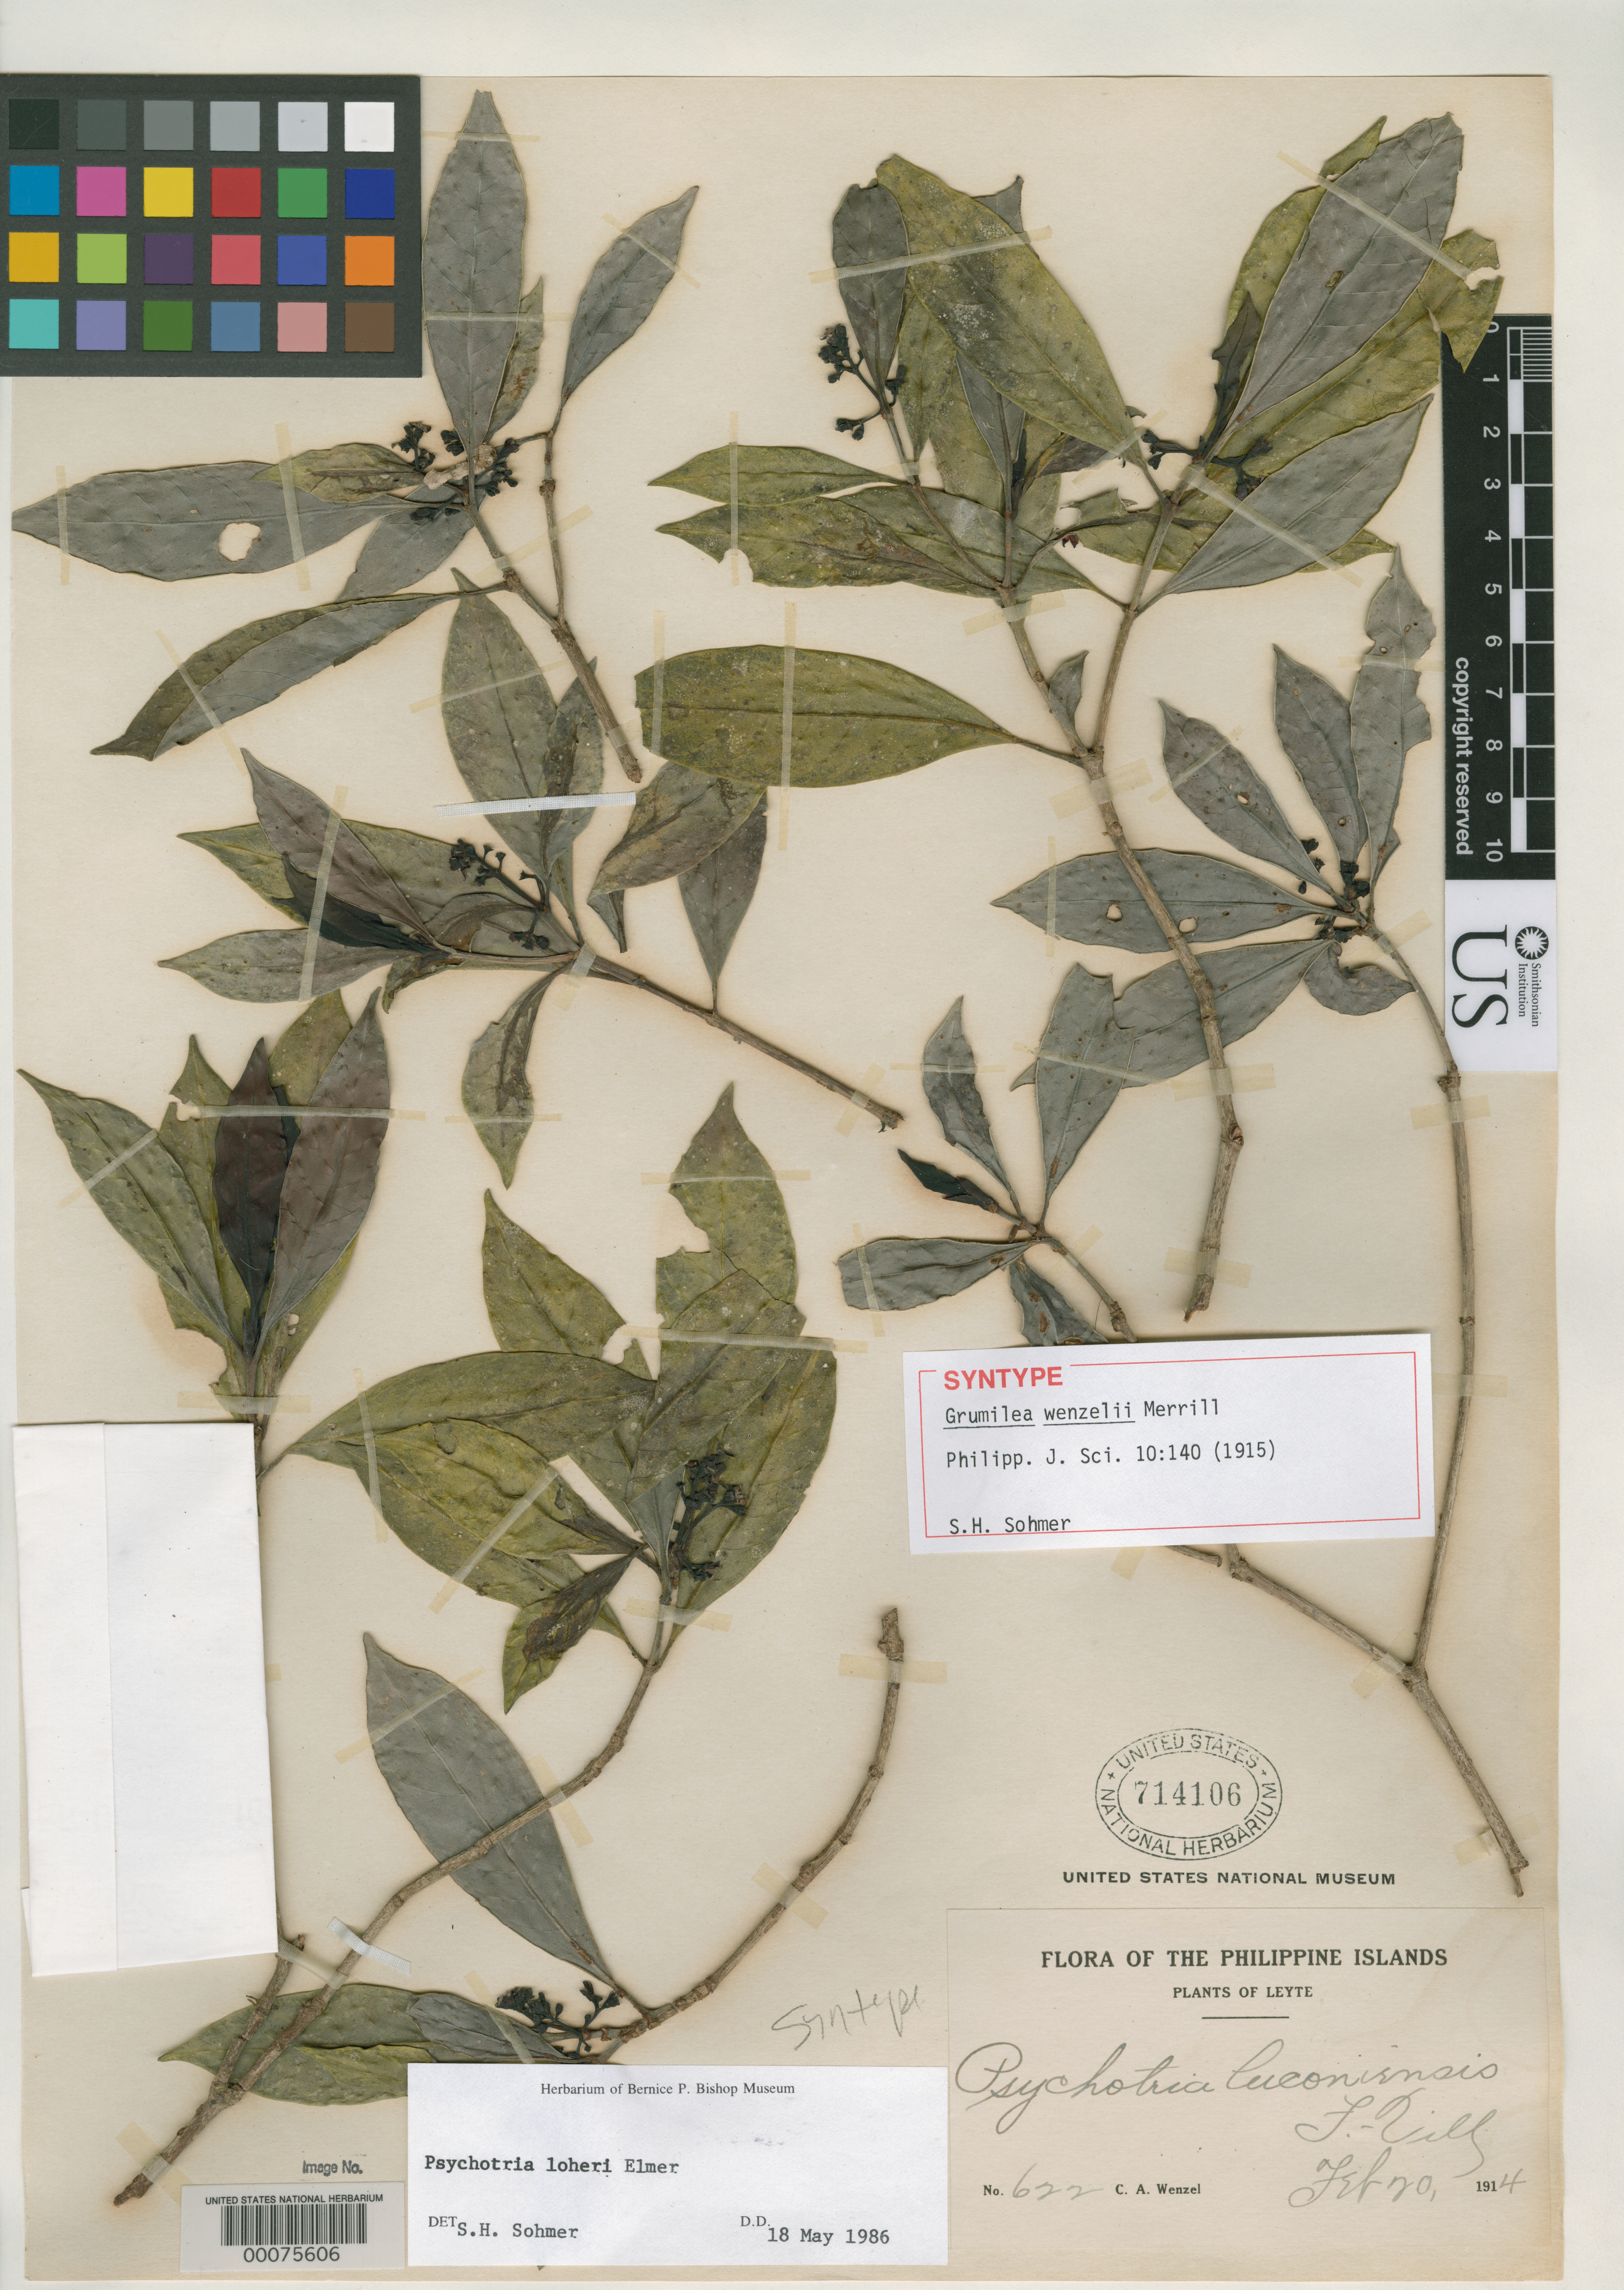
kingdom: Plantae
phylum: Tracheophyta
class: Magnoliopsida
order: Gentianales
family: Rubiaceae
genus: Grumilea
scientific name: Grumilea wenzelii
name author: Merr.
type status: Paratype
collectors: C. Wenzel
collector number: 622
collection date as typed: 20 Feb 1914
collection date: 1914-02-20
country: Philippines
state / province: Eastern Visayas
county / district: Leyte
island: Leyte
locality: Buenavista, near Jaro.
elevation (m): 500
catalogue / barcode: US 714106